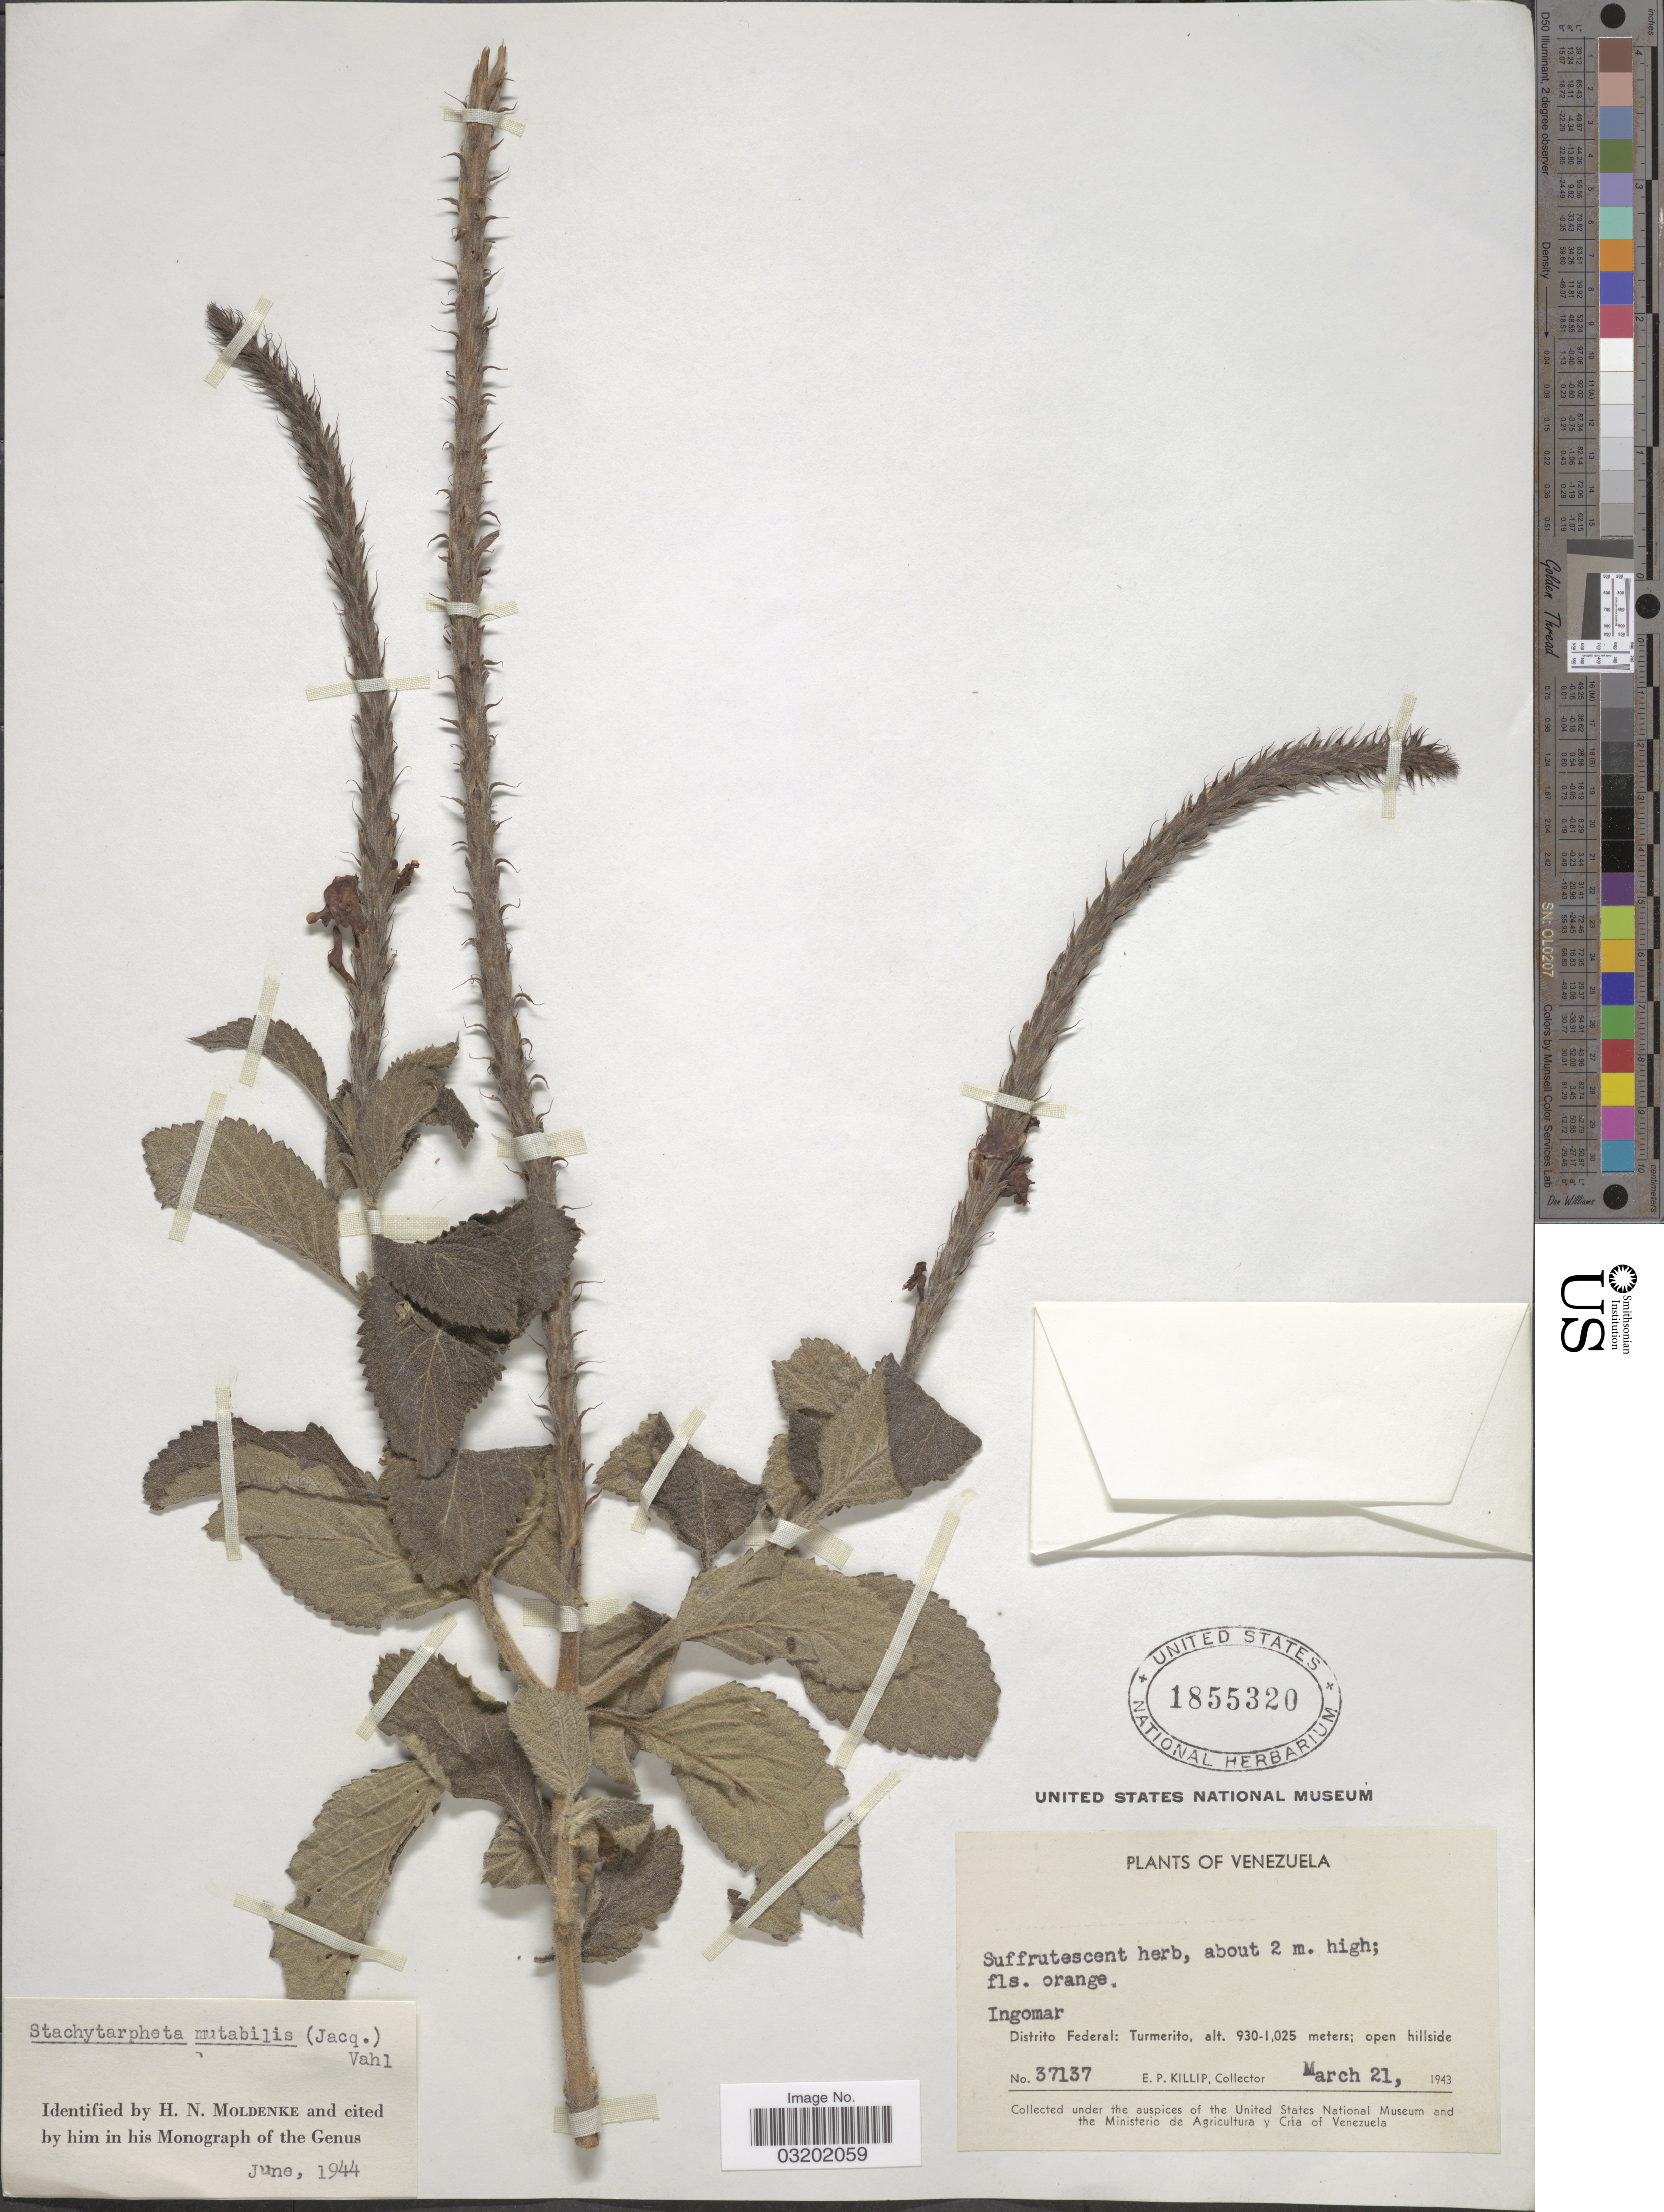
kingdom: Plantae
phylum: Tracheophyta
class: Magnoliopsida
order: Lamiales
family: Verbenaceae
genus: Stachytarpheta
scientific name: Stachytarpheta mutabilis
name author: (Jacq.) Vahl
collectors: E. P. Killip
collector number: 37137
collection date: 1943-03-21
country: Venezuela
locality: Distrito Federal: Turmerito. Ingomar [unsure placement]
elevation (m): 930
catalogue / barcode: US 1855320